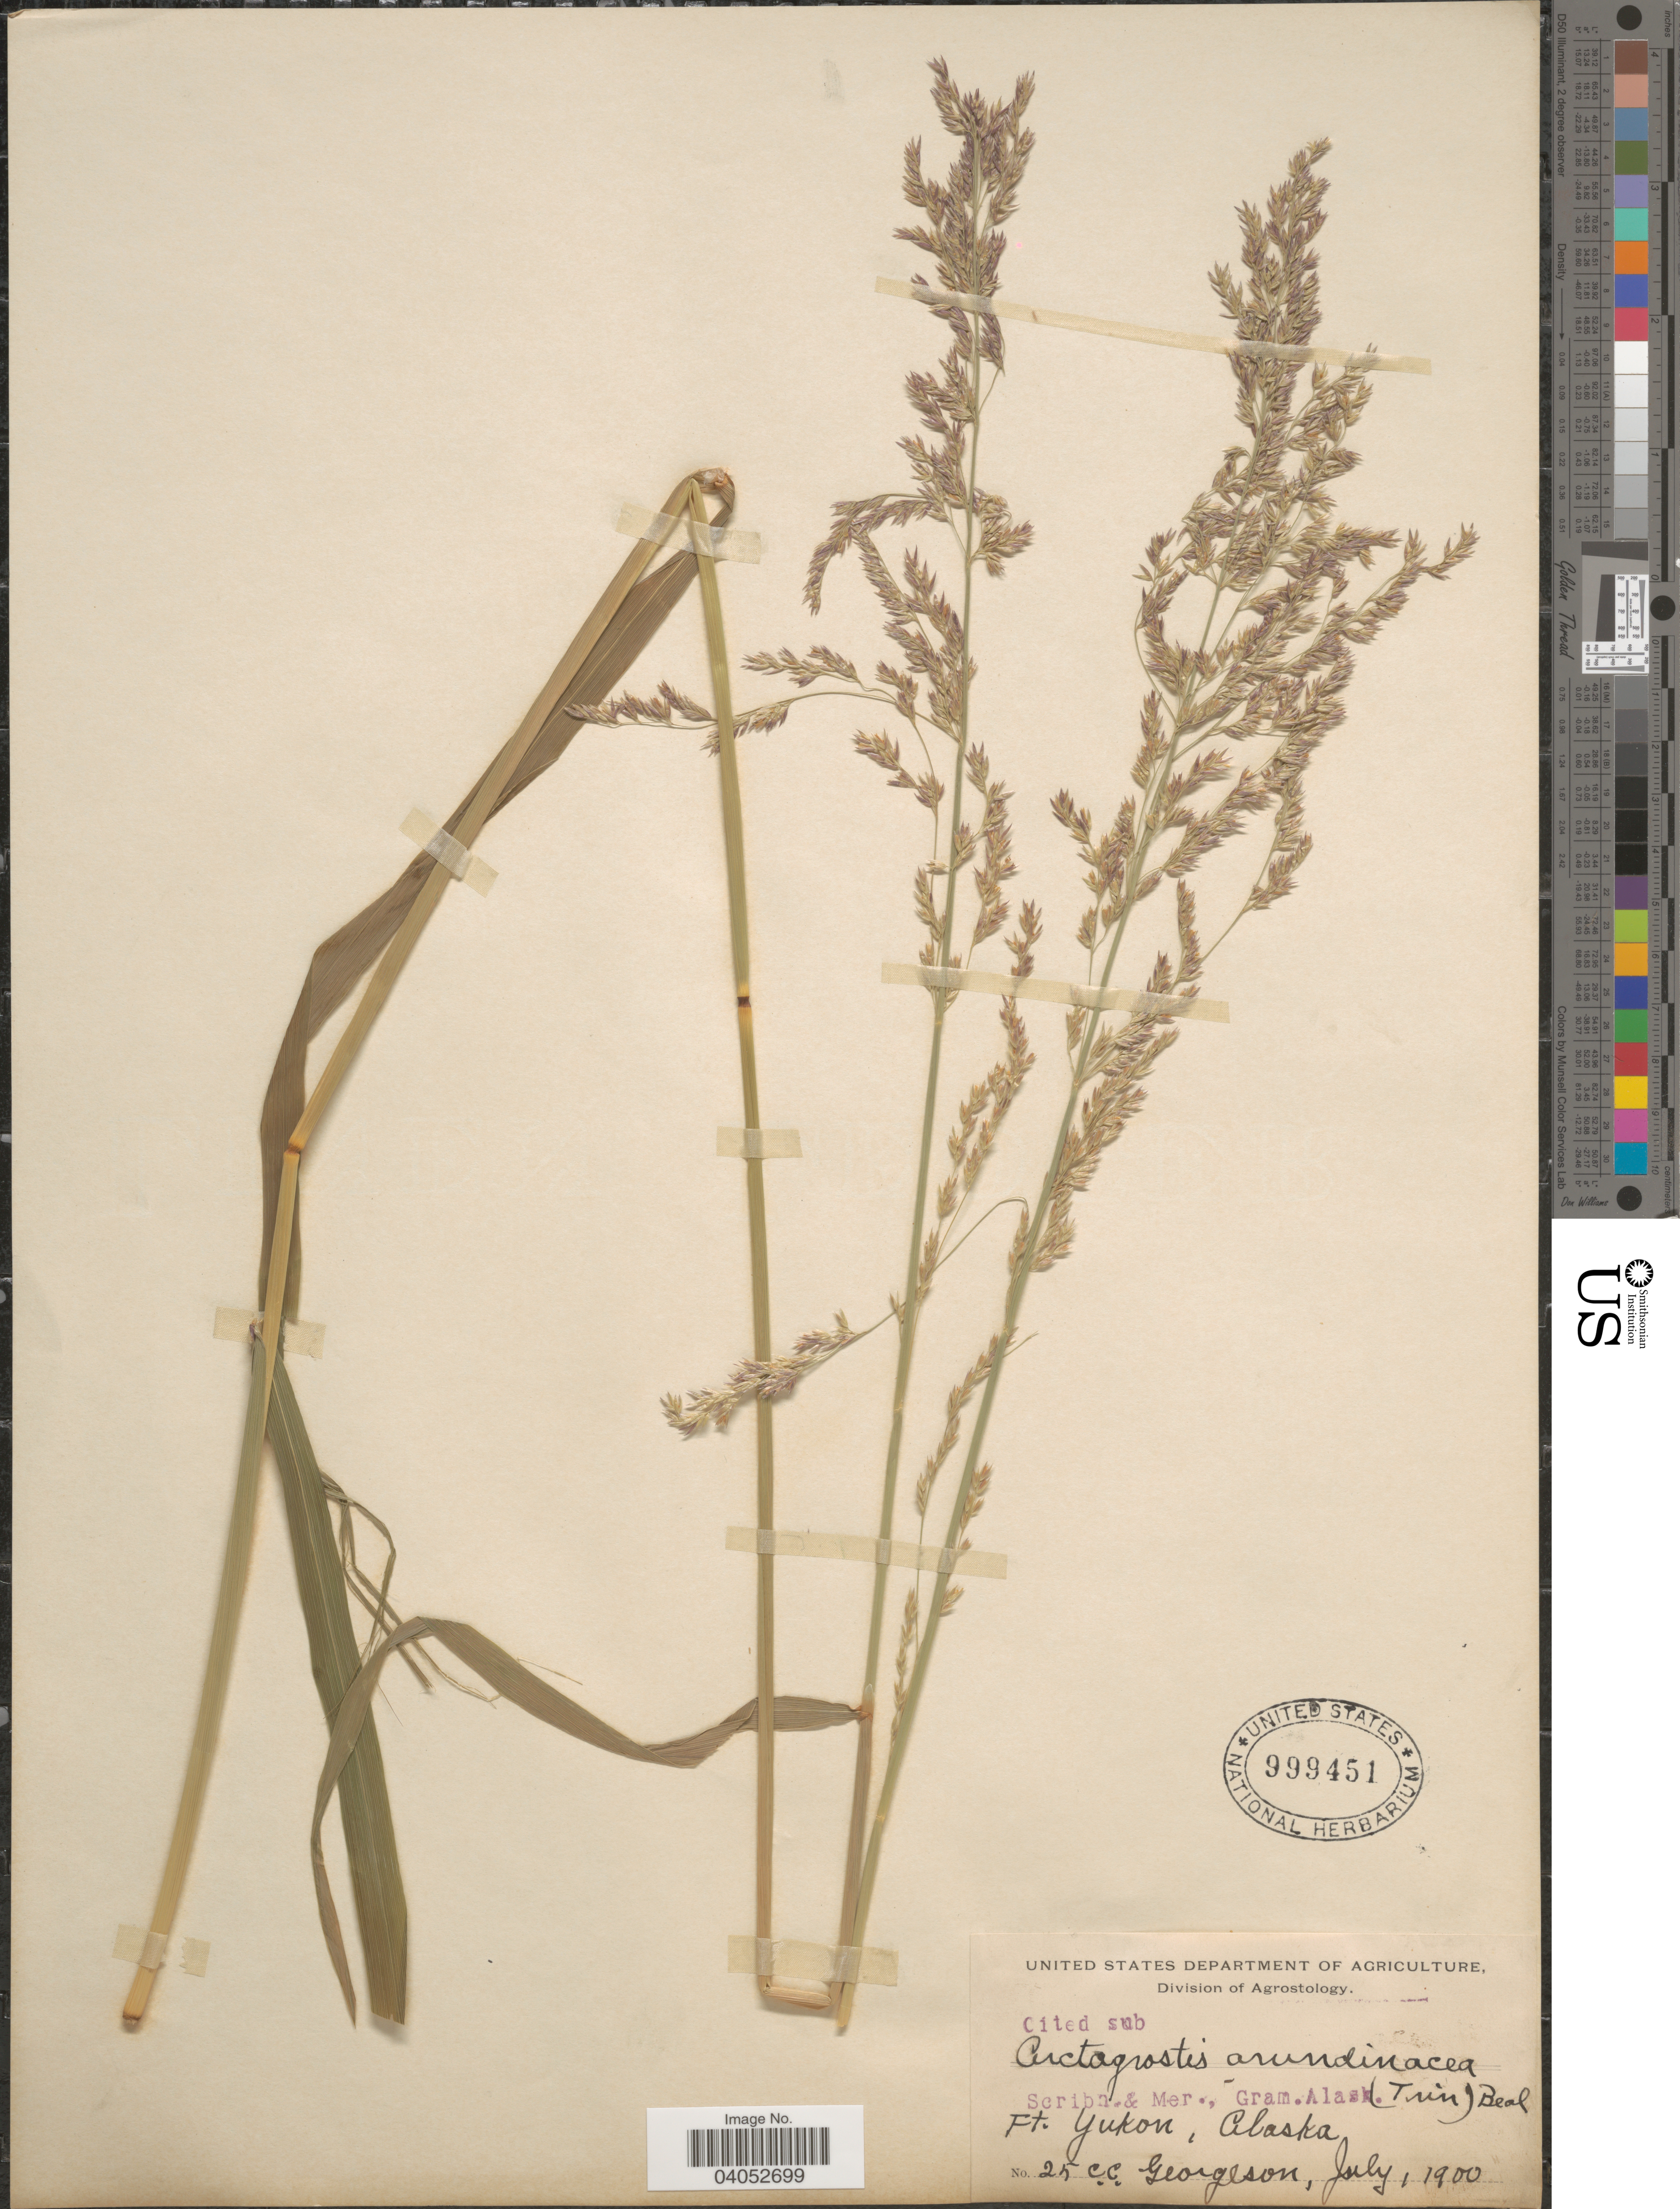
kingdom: Plantae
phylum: Tracheophyta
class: Liliopsida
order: Poales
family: Poaceae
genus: Arctagrostis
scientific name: Arctagrostis latifolia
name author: (R. Br.) Griseb.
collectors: C. Georgeson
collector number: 25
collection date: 1900-07-01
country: United States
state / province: Alaska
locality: Ft. Yukon.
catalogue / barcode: US 999451